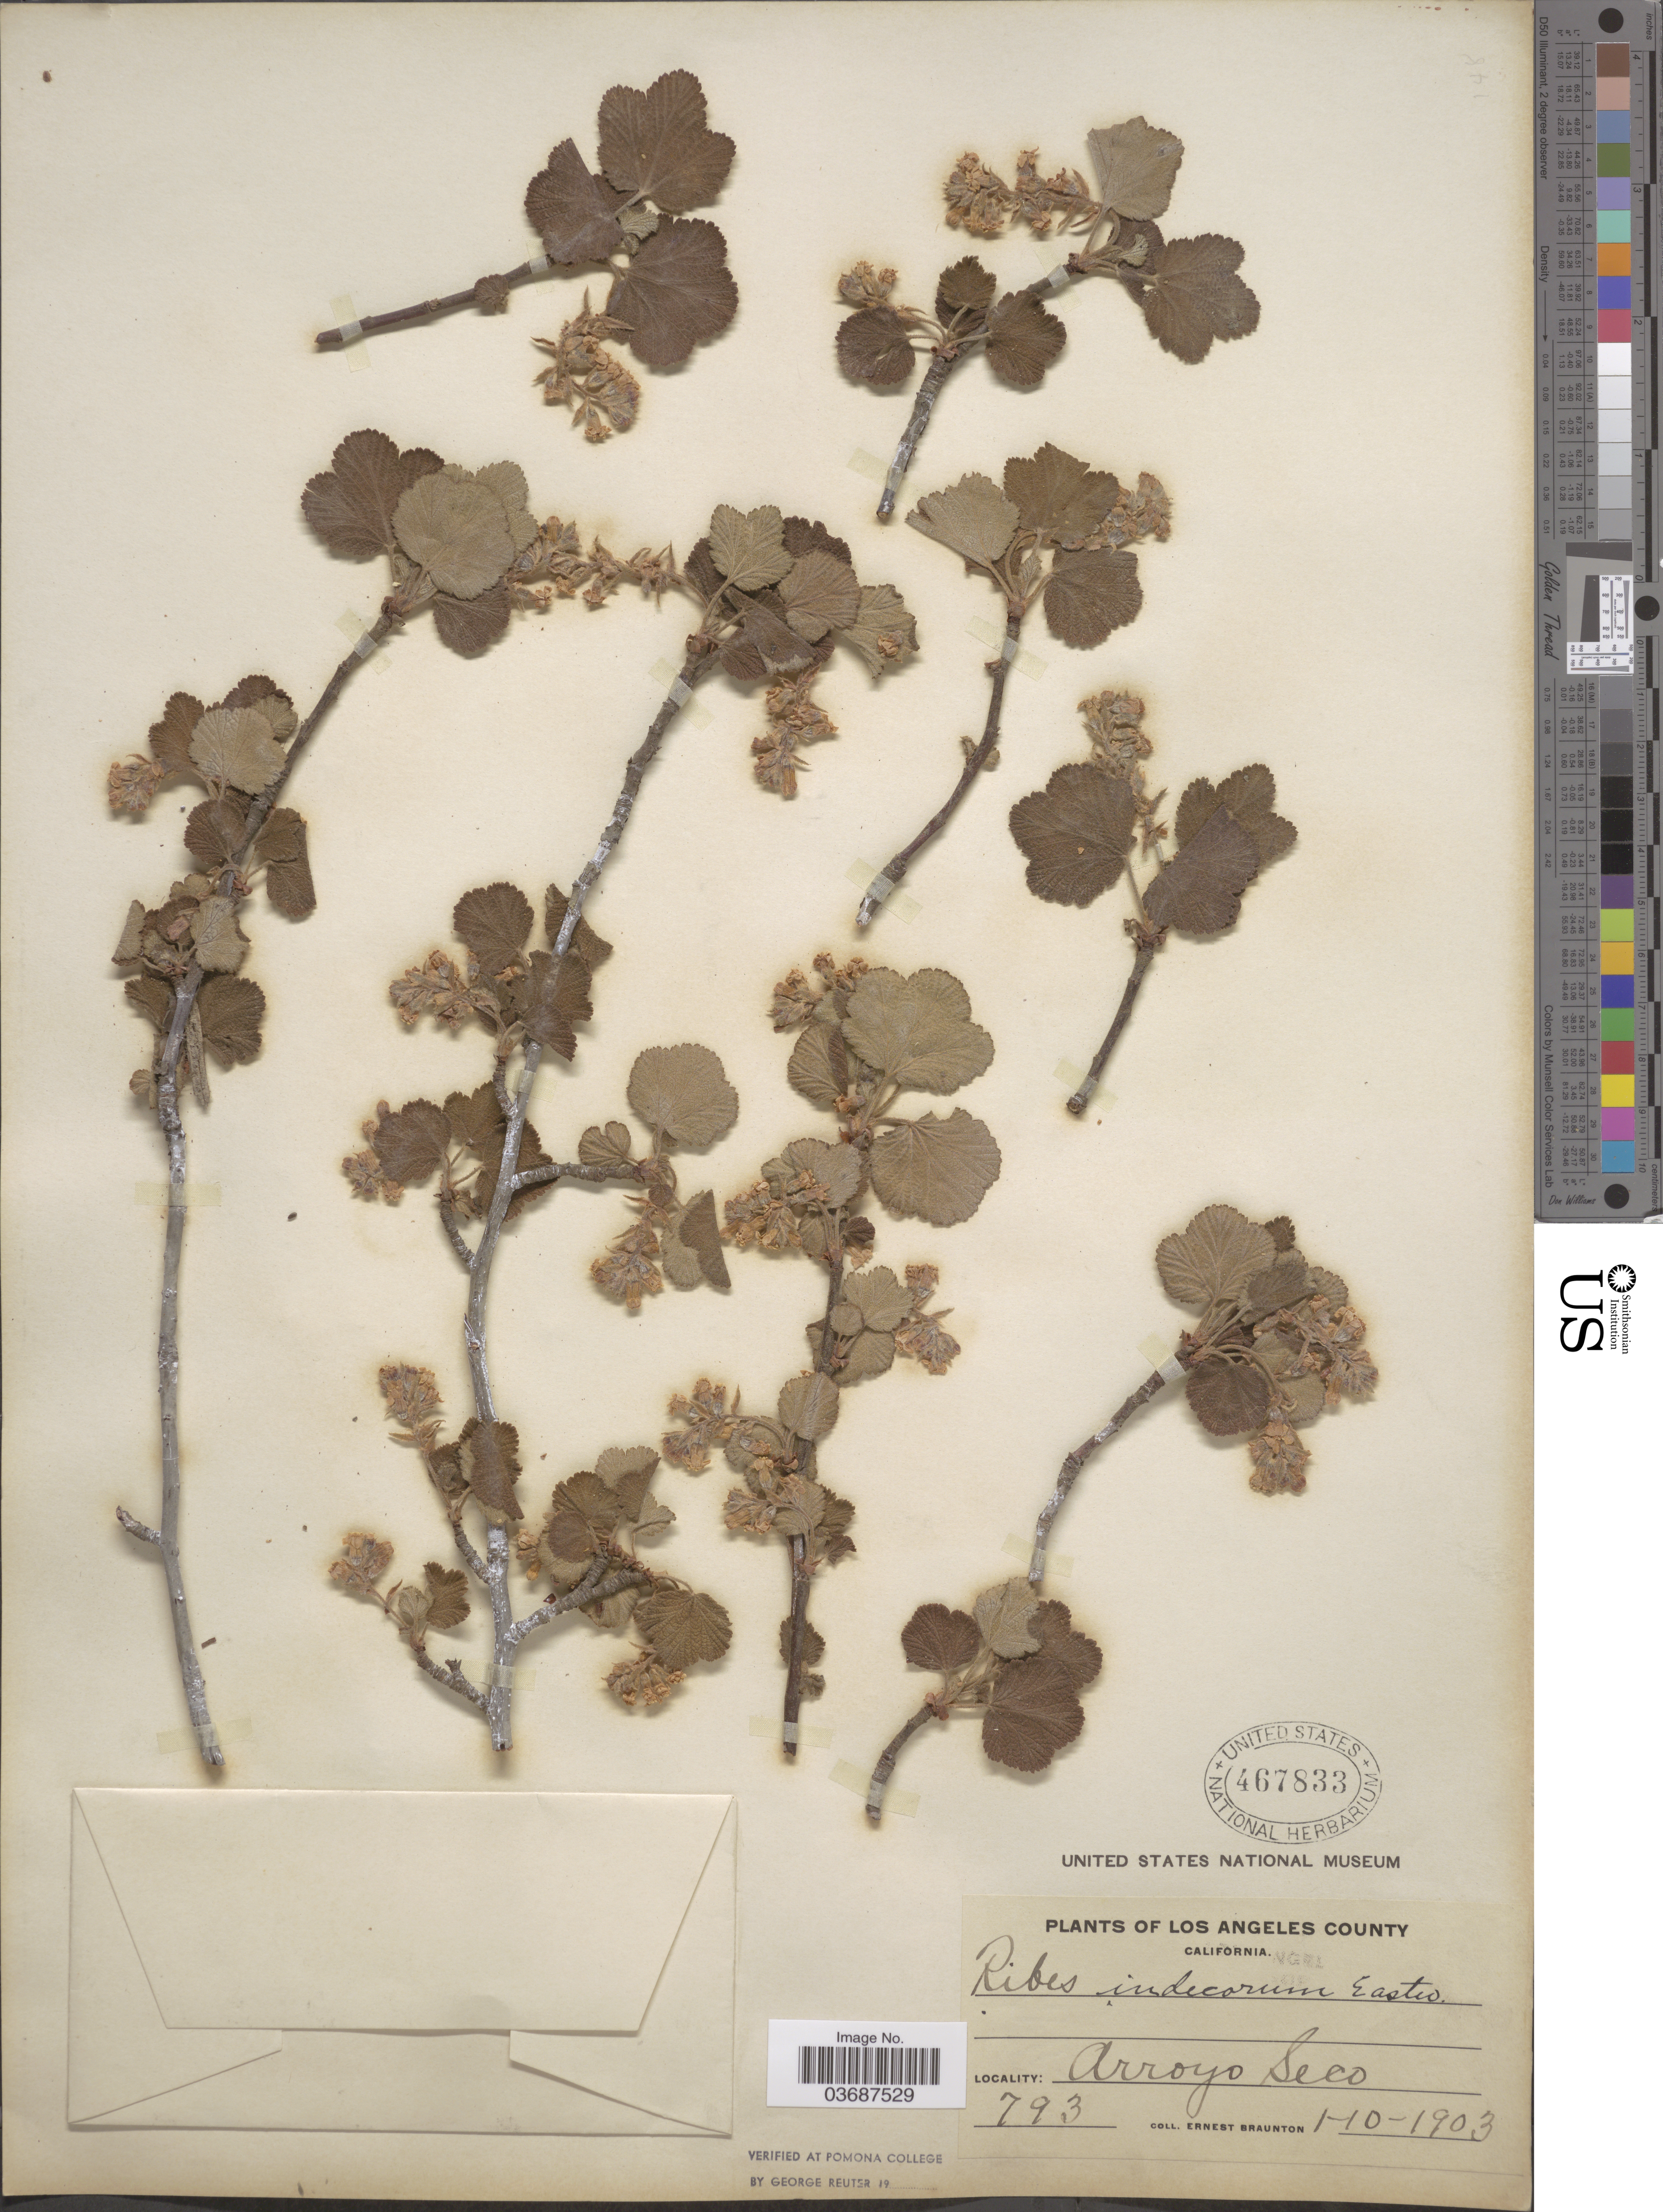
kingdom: Plantae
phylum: Tracheophyta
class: Magnoliopsida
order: Saxifragales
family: Grossulariaceae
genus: Ribes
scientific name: Ribes indecorum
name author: Eastw.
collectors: E. Braunton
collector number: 793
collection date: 1903-01-10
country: United States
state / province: California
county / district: Los Angeles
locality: Los Angeles County. Arroyo Seco.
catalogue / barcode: US 467833